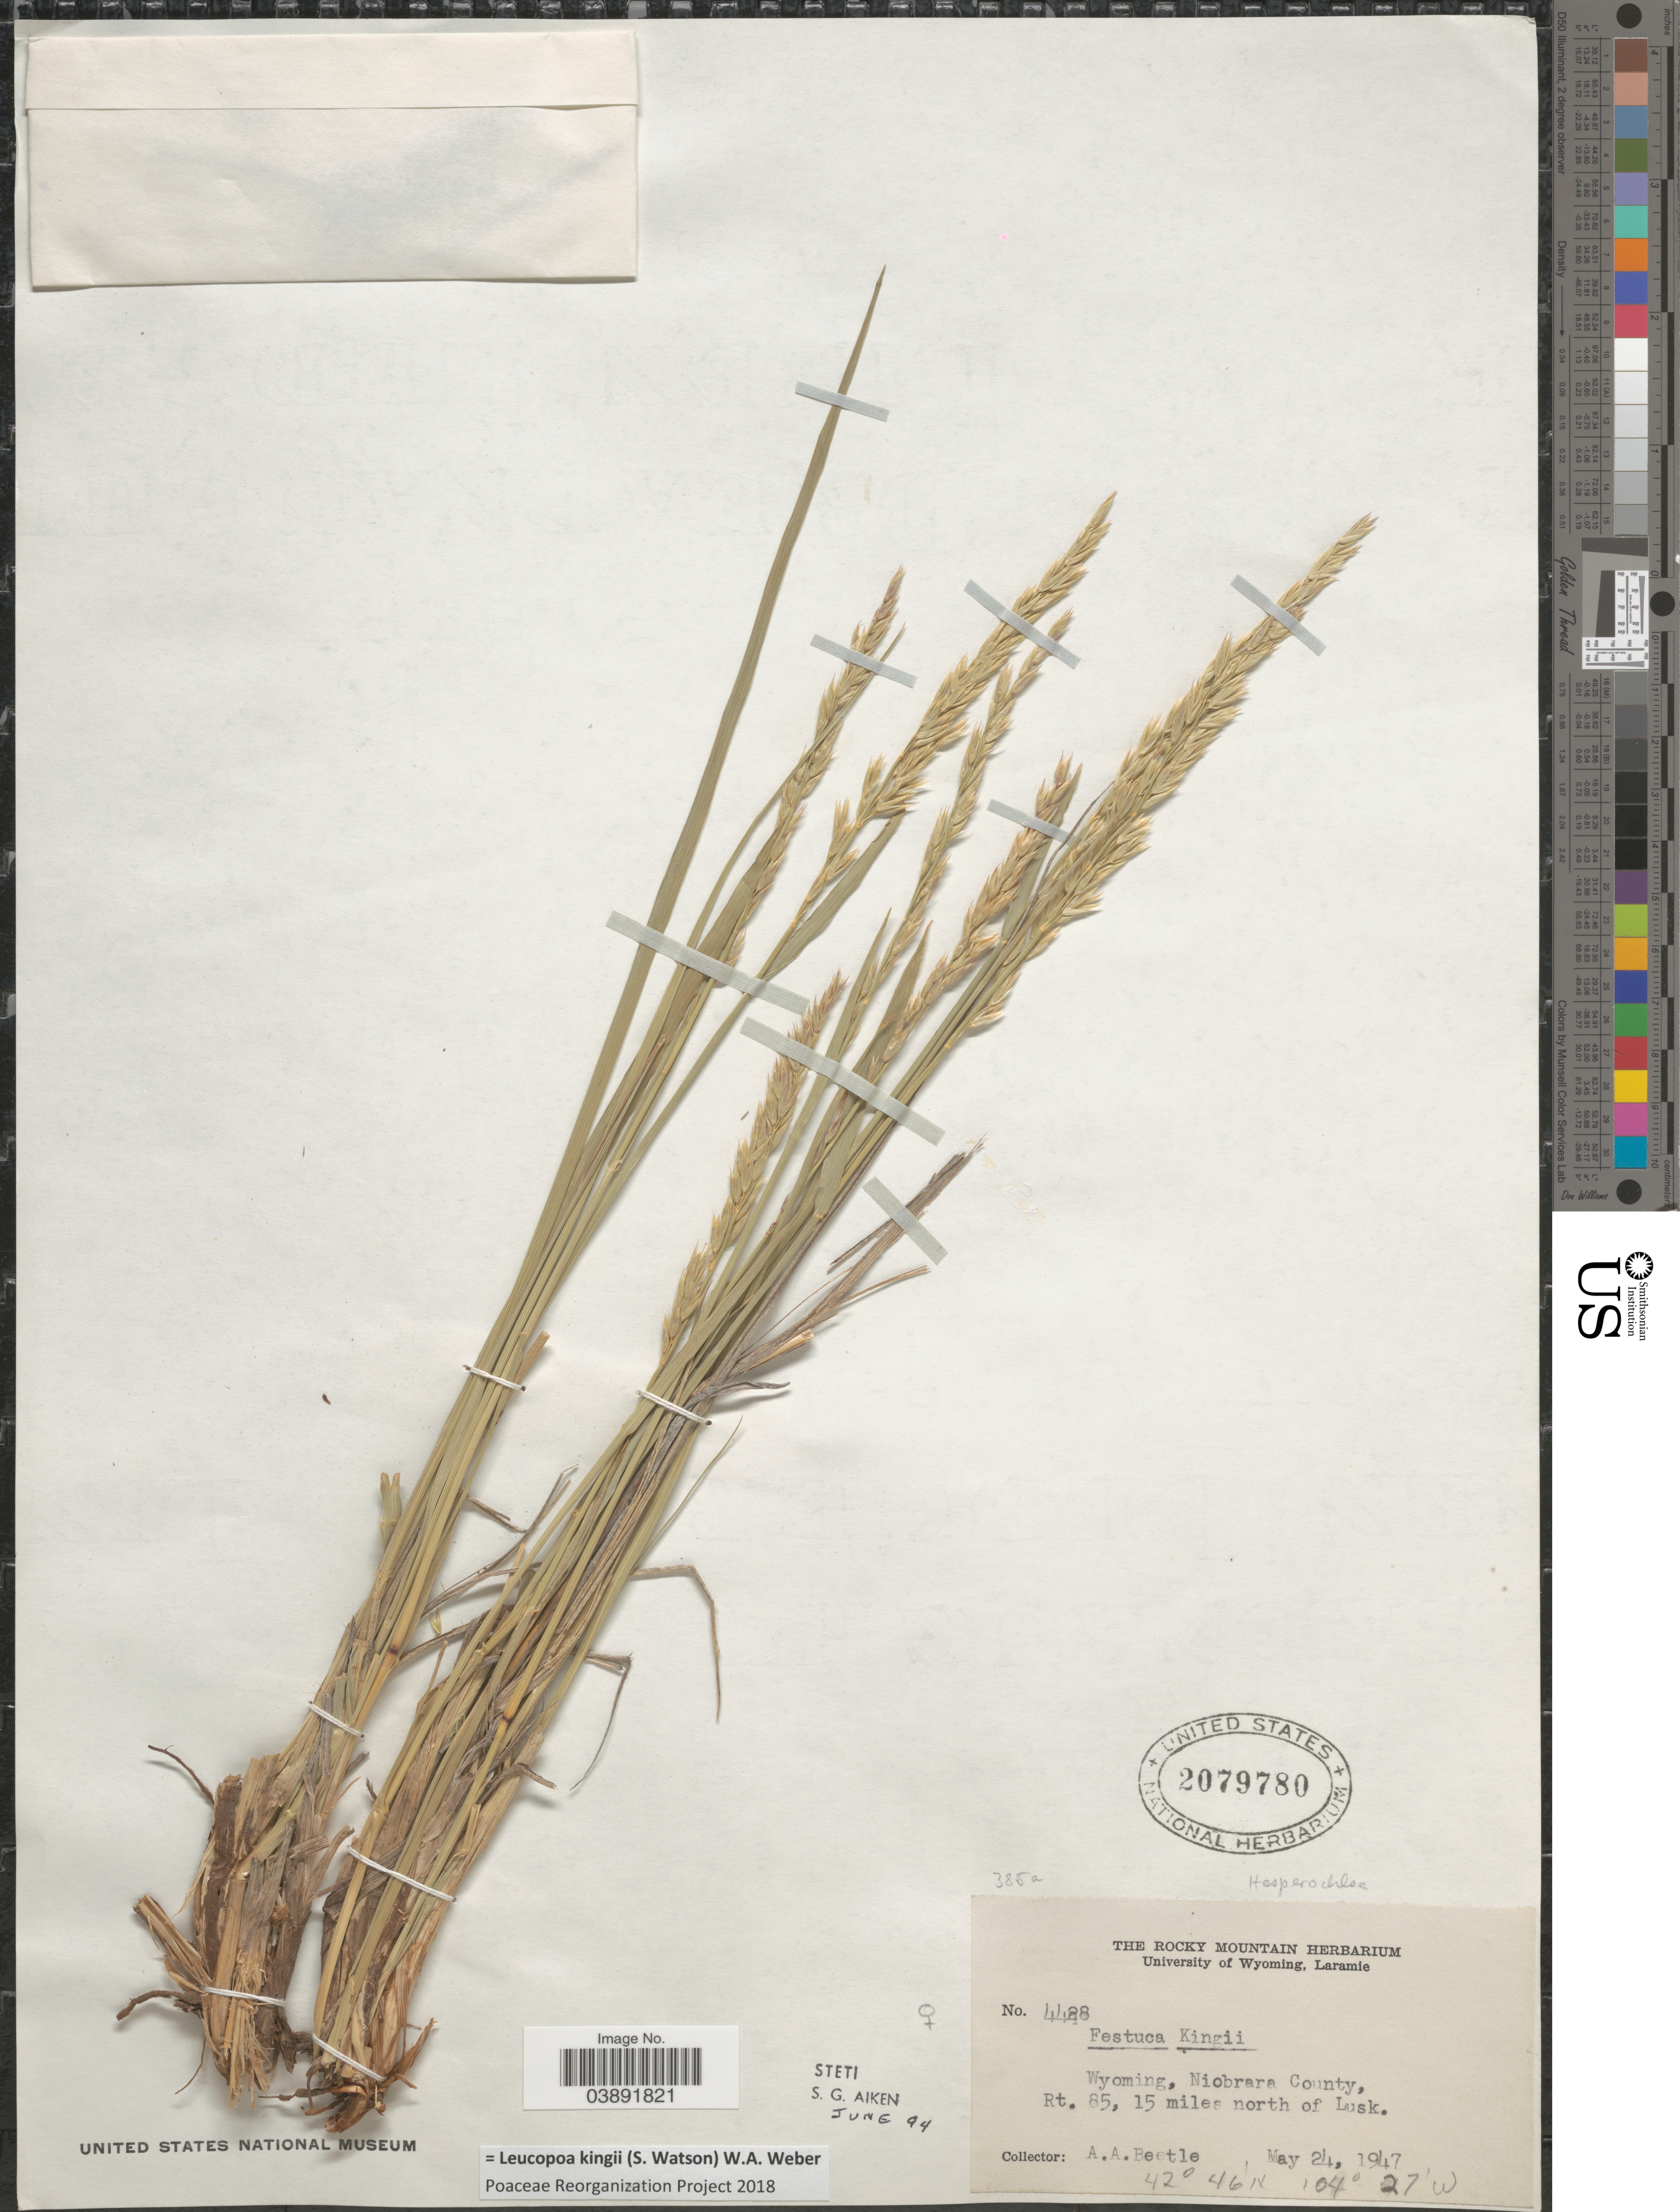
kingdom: Plantae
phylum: Tracheophyta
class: Liliopsida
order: Poales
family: Poaceae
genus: Hesperochloa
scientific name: Hesperochloa kingii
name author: (S. Watson) Rydb.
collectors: A. A. Beetle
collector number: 44828*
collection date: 1947-05-24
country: United States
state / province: Wyoming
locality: Niobrara County, Rt. 85, 15 miles north of Lusk.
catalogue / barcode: US 2079780